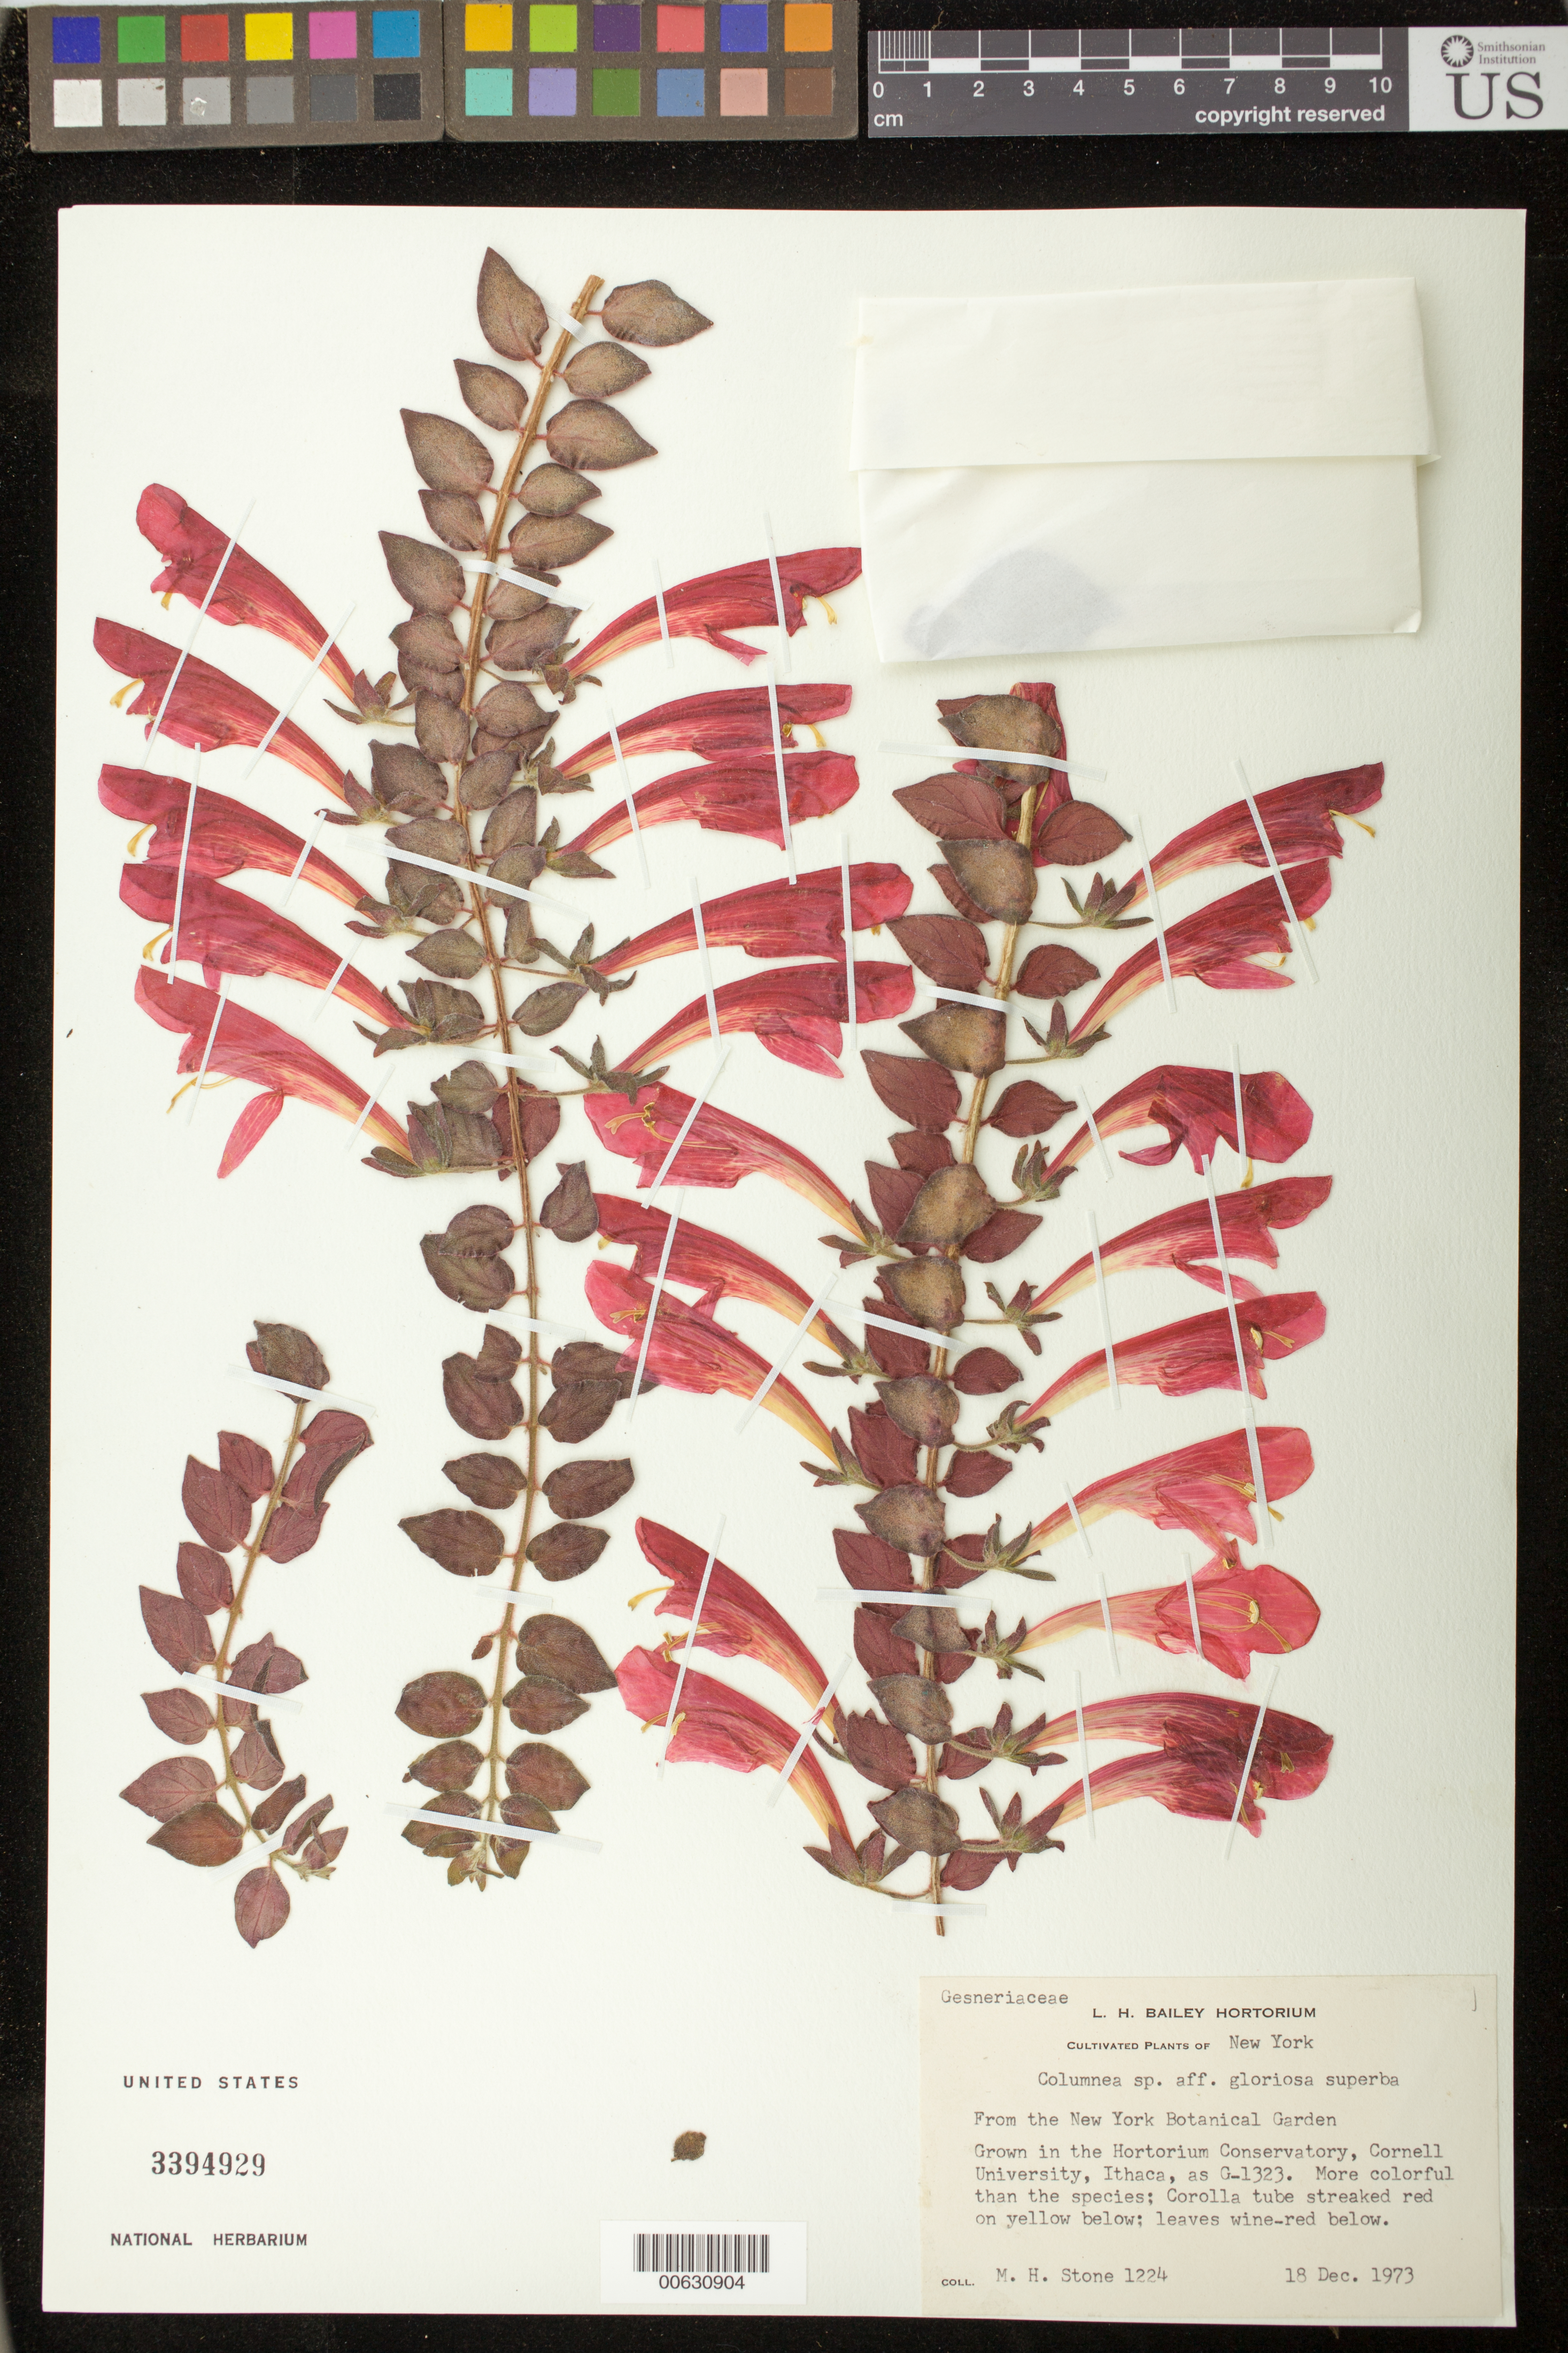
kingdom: Plantae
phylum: Tracheophyta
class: Magnoliopsida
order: Lamiales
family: Gesneriaceae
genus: Columnea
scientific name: Columnea gloriosa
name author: Sprague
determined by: Skog, Laurence E.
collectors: M. Stone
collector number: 1224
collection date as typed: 18 Dec 1973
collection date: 1973-12-18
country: United States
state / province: New York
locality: Grown in the Hortorium Conservatory, Cornell University, Ithaca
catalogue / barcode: US 3394929